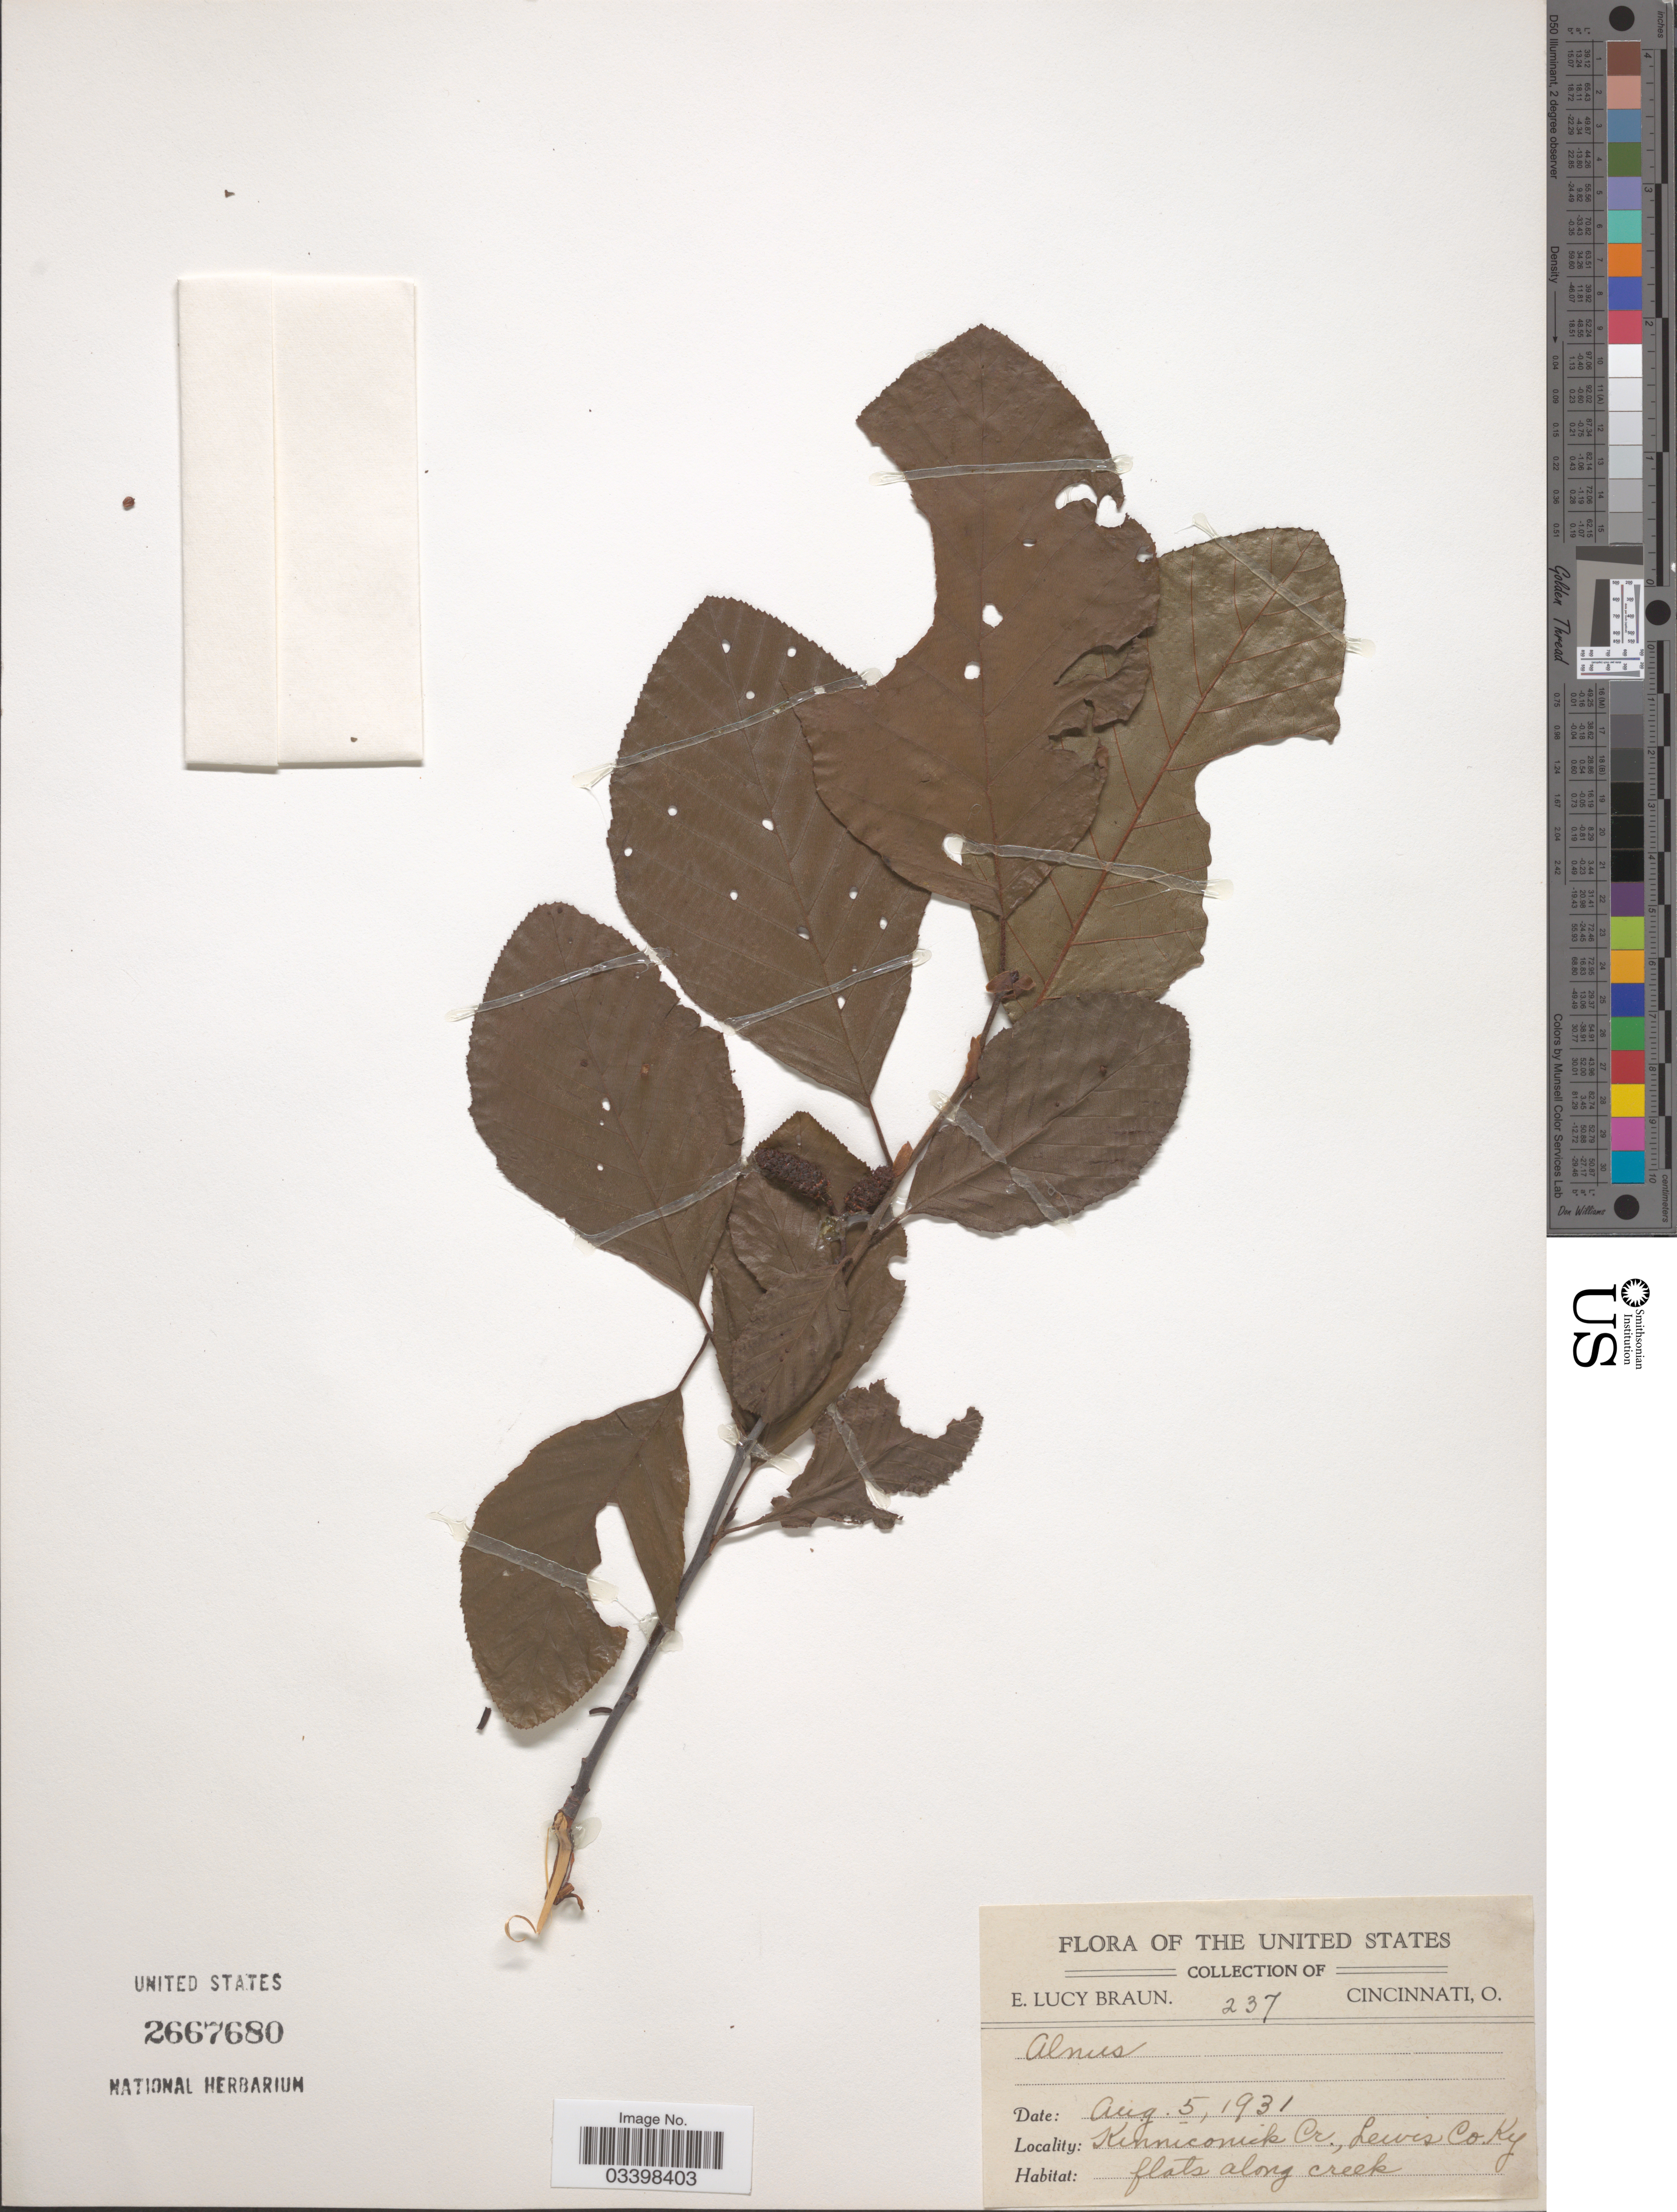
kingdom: Plantae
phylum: Tracheophyta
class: Magnoliopsida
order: Fagales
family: Betulaceae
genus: Alnus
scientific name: Alnus serrulata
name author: (Aiton) Willd.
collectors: E. L. Braun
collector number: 237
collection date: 1931-08-05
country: United States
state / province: Kentucky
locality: Kinniconick Cr., Lewis Co.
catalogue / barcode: US 2667680